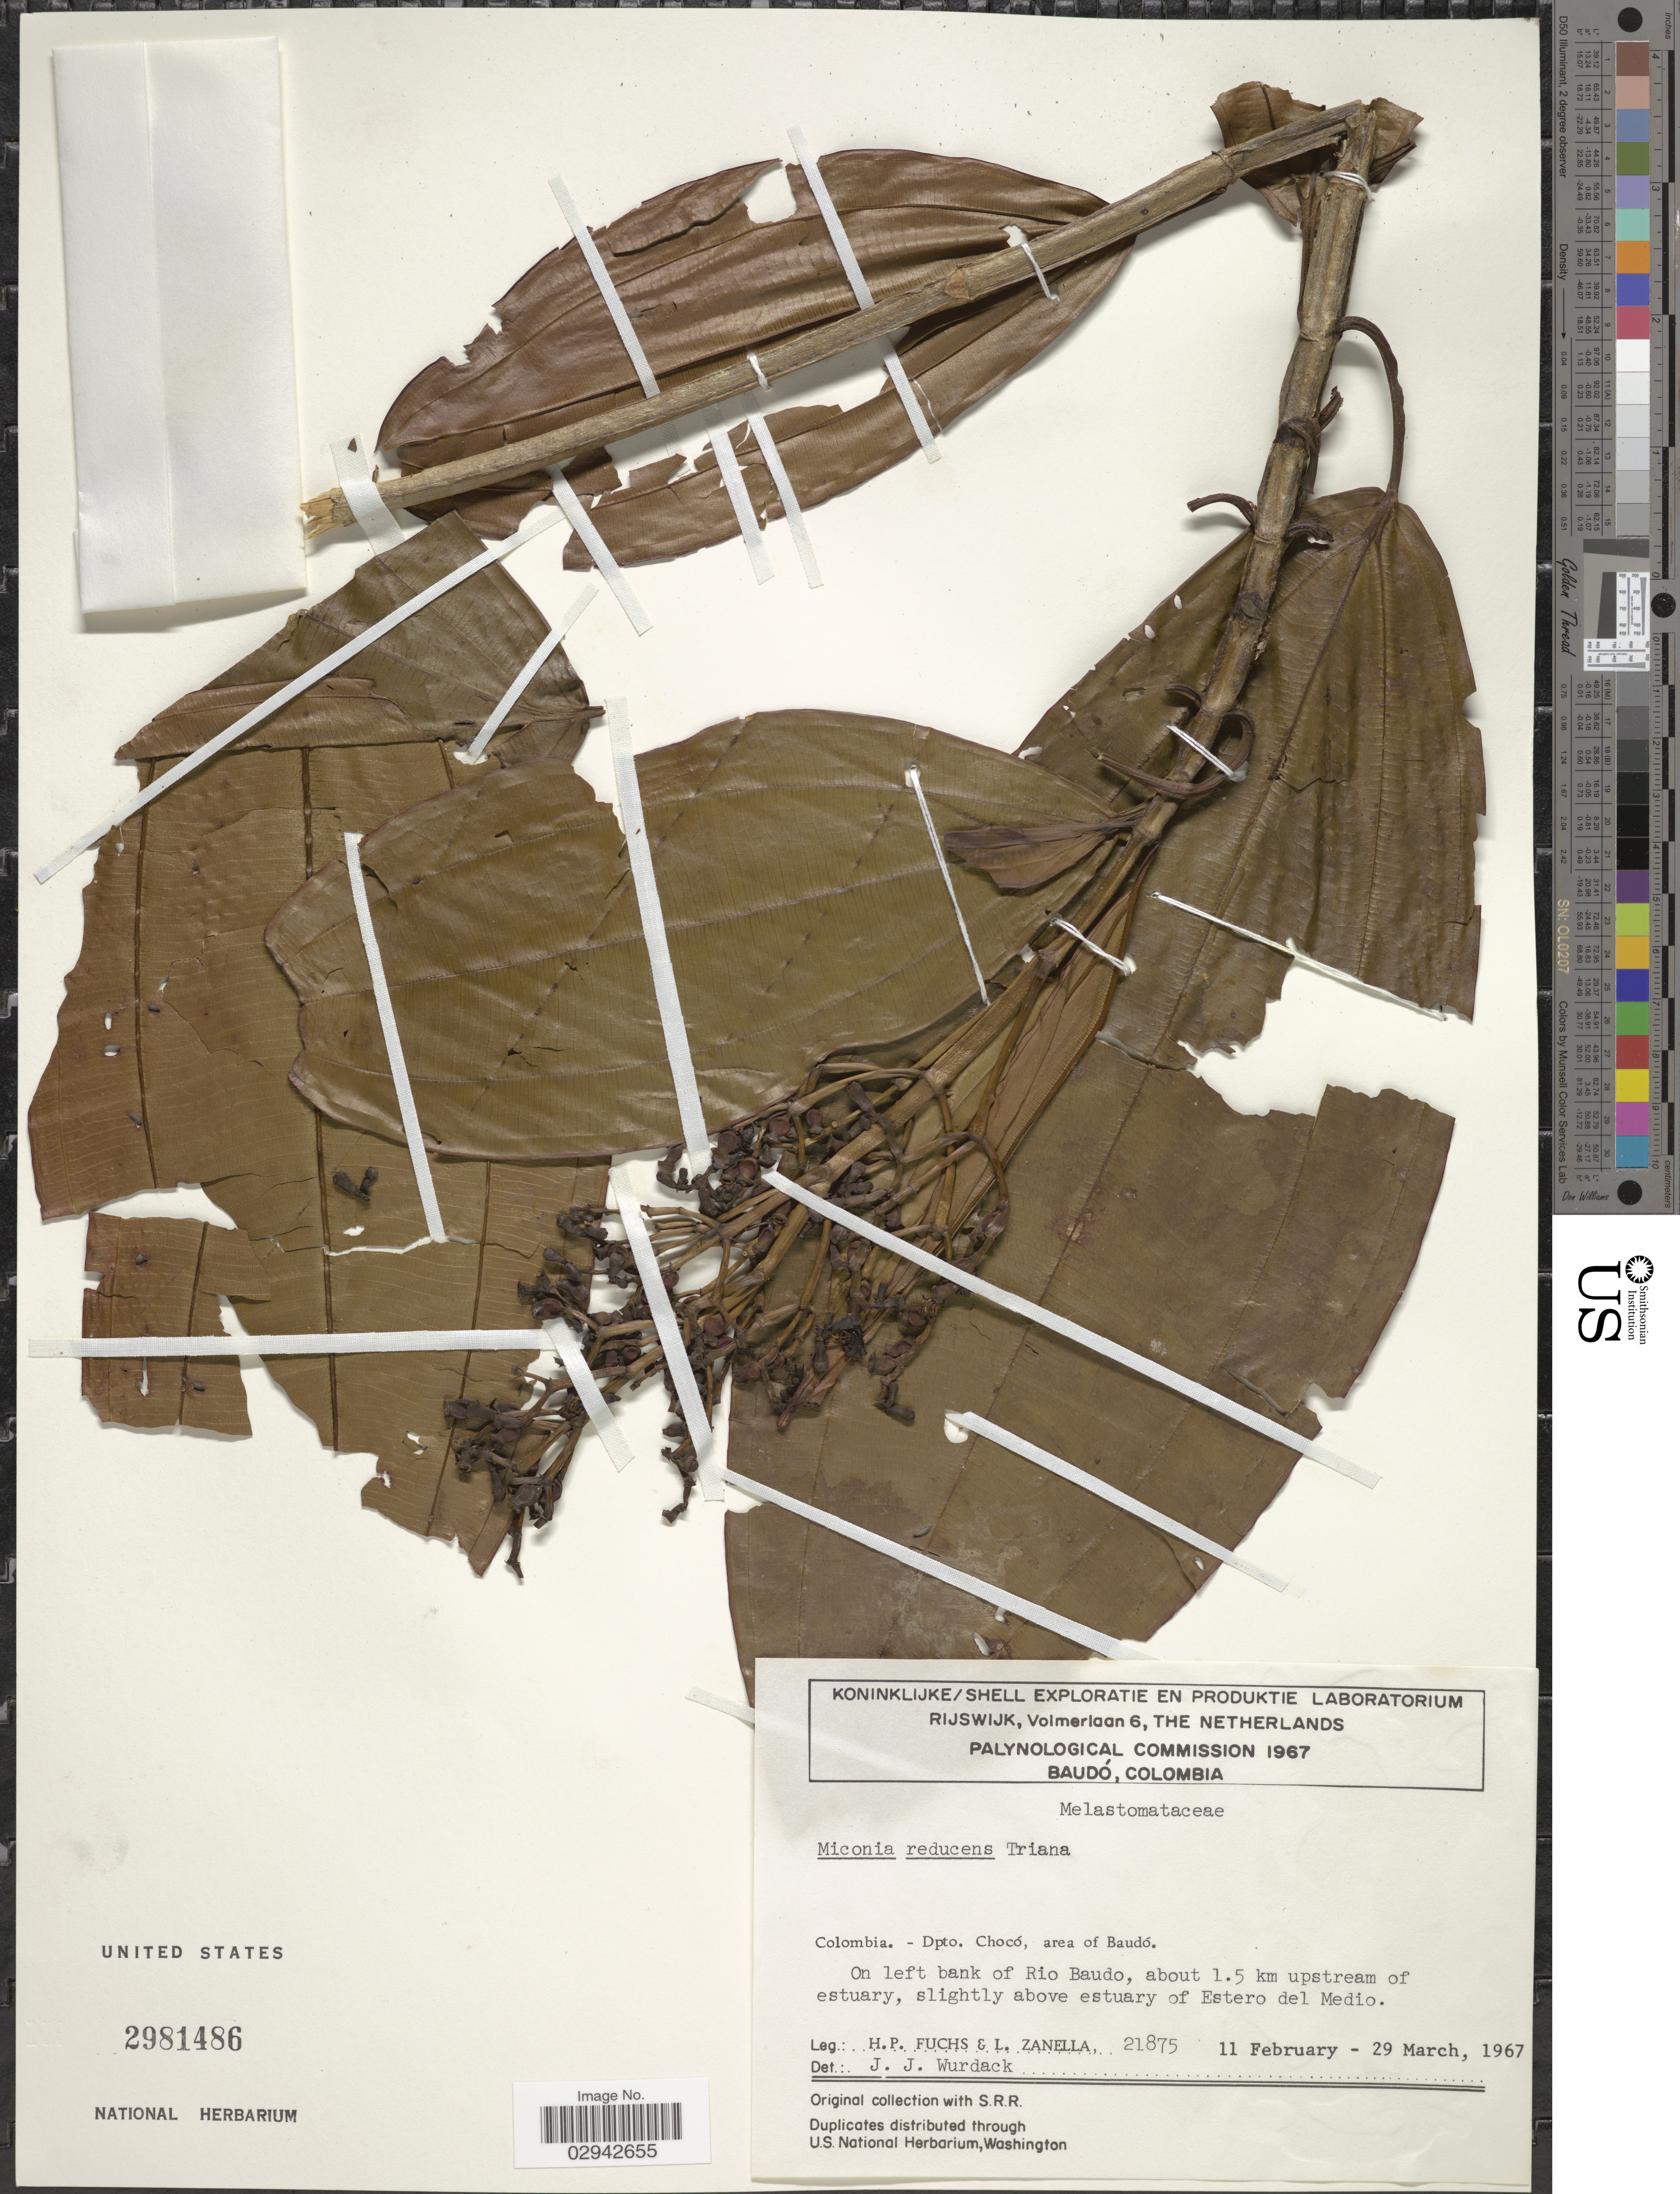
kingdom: Plantae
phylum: Tracheophyta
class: Magnoliopsida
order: Myrtales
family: Melastomataceae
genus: Miconia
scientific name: Miconia reducens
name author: Triana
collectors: H. P. Fuchs & L. Zanella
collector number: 21875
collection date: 1967-02-11/1967-03-29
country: Colombia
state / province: Chocó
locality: Dpto. Chocó, area of Baudó, On left bank of Rio Baudo, about 1.5 km upstream of estuary, slightly above estuary of Estero del Medio.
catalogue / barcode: US 2981486